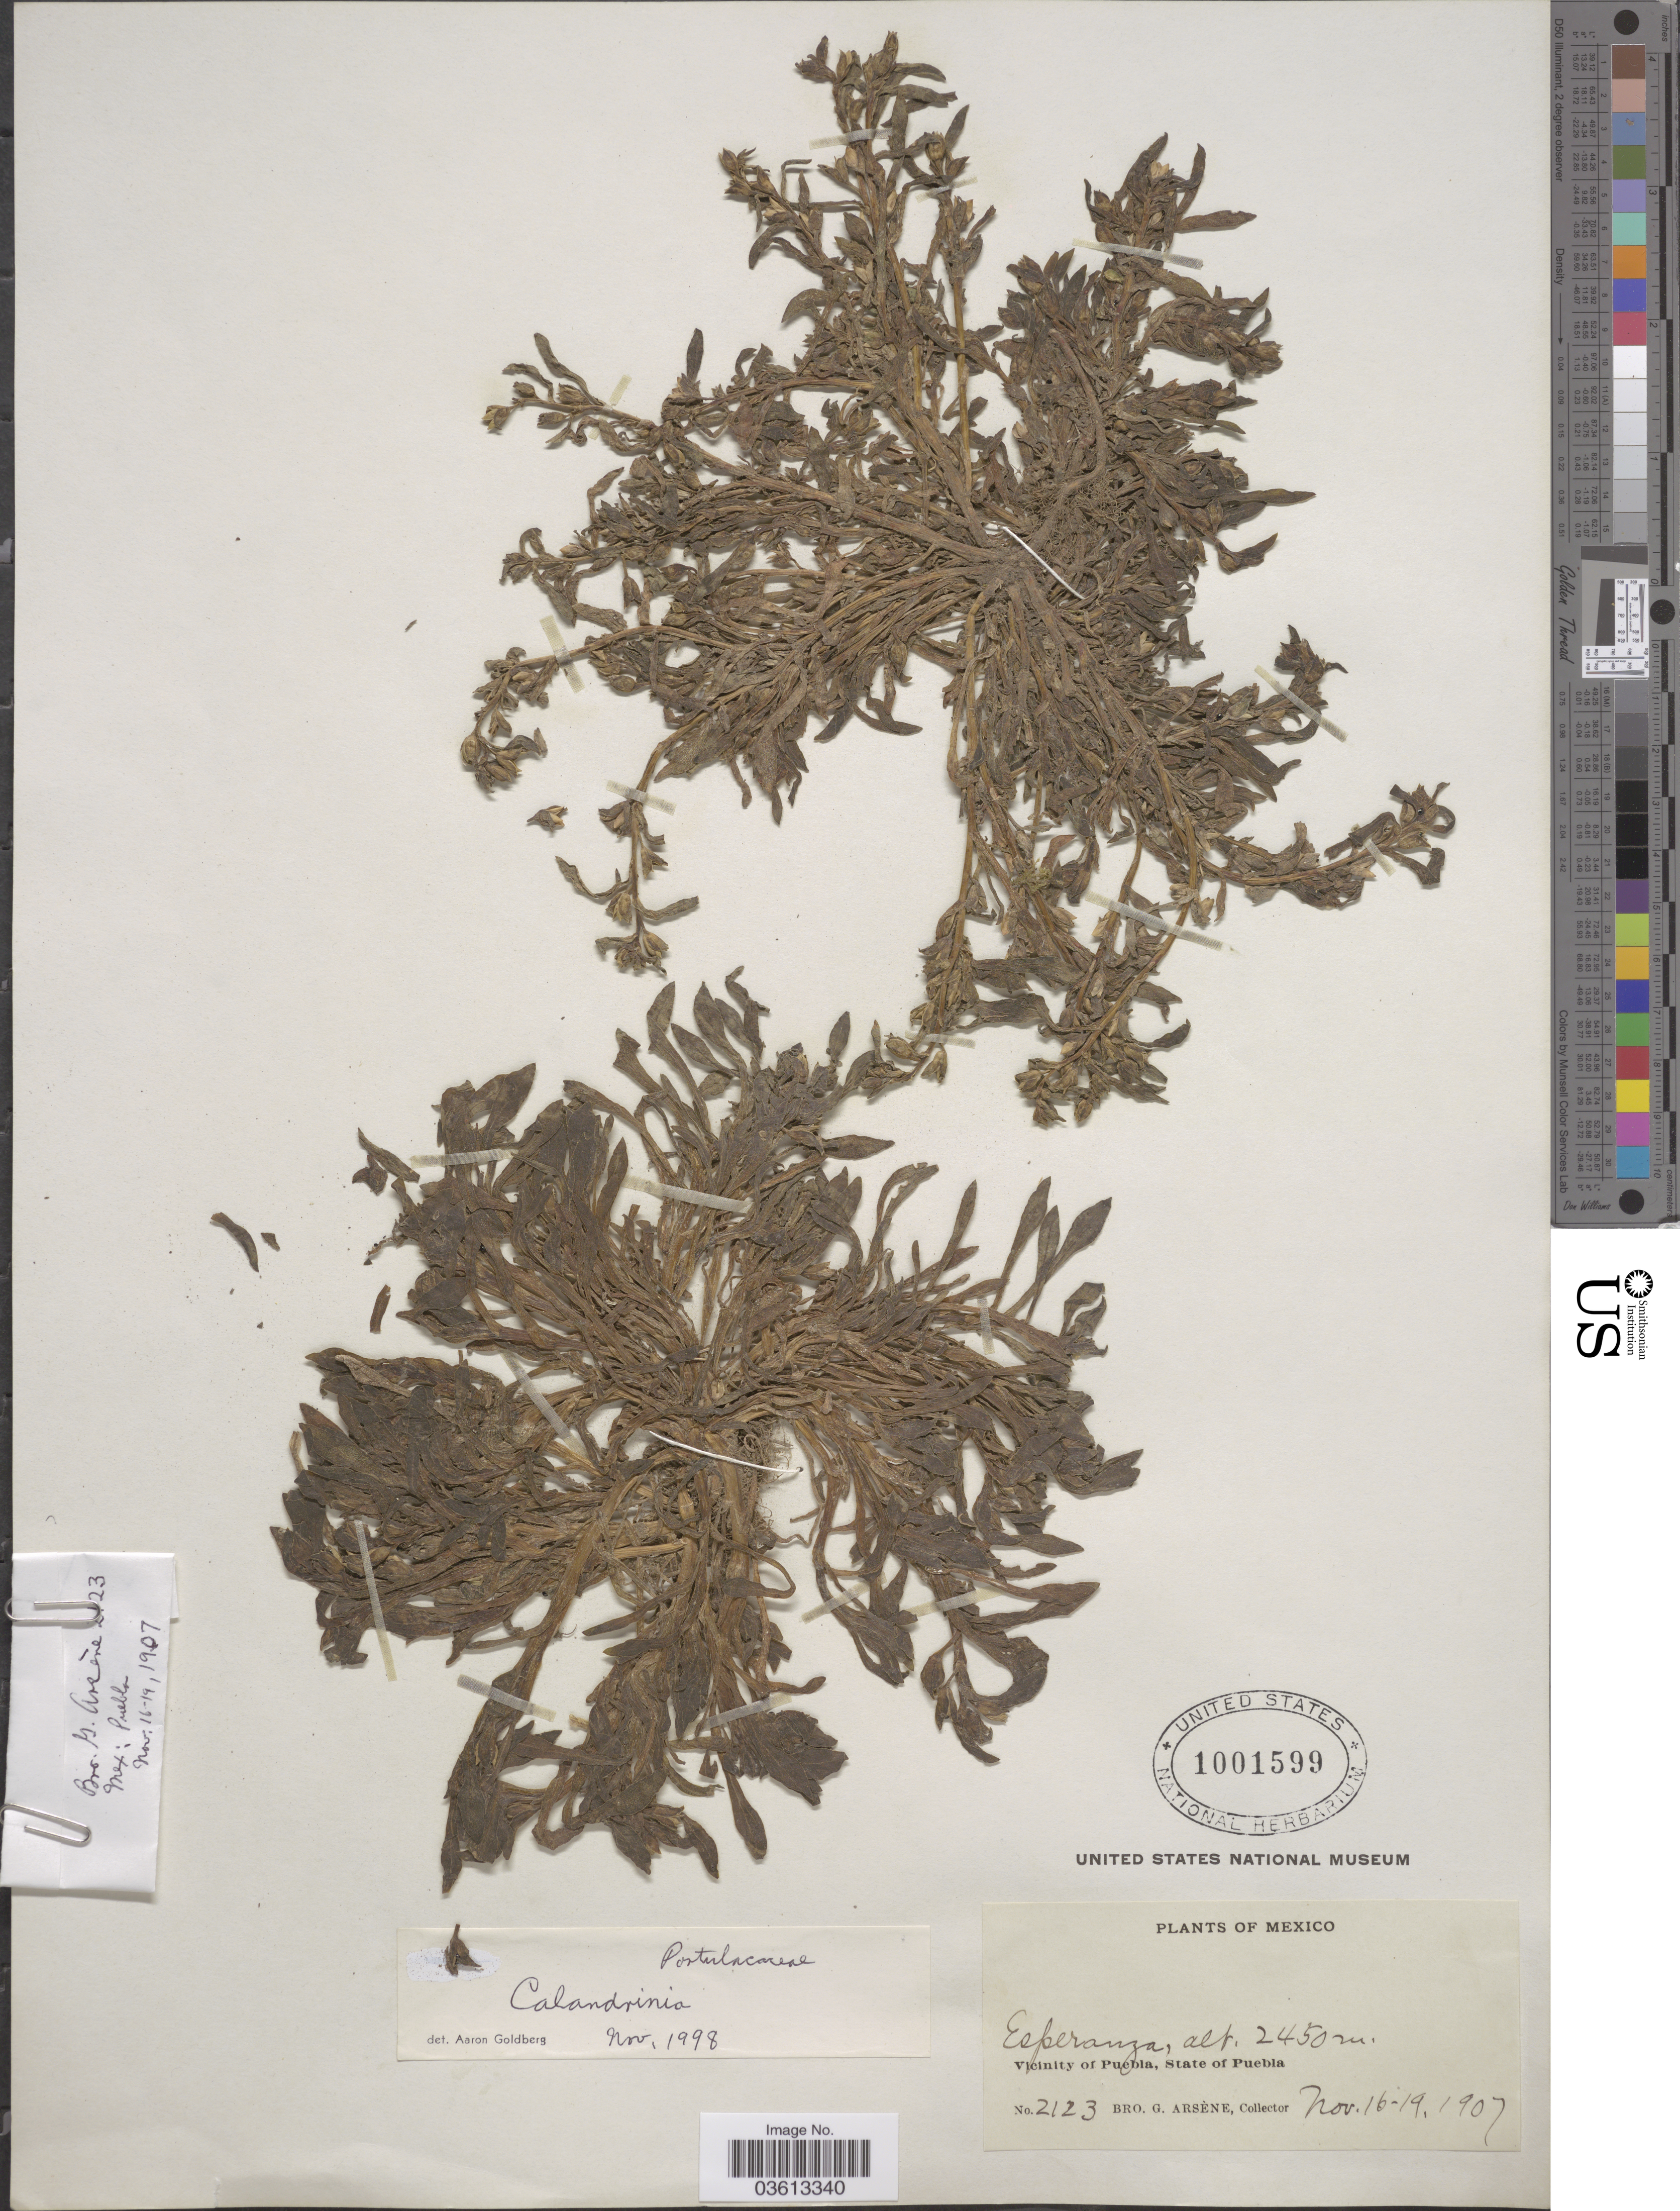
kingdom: Plantae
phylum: Tracheophyta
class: Magnoliopsida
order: Caryophyllales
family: Montiaceae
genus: Calandrinia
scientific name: Calandrinia sp.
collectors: Bro. G. Arsène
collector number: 2123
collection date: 1907-11-16/1907-11-19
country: Mexico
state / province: Puebla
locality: Esperanza. Vicinity of Puebla.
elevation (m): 2450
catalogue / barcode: US 1001599